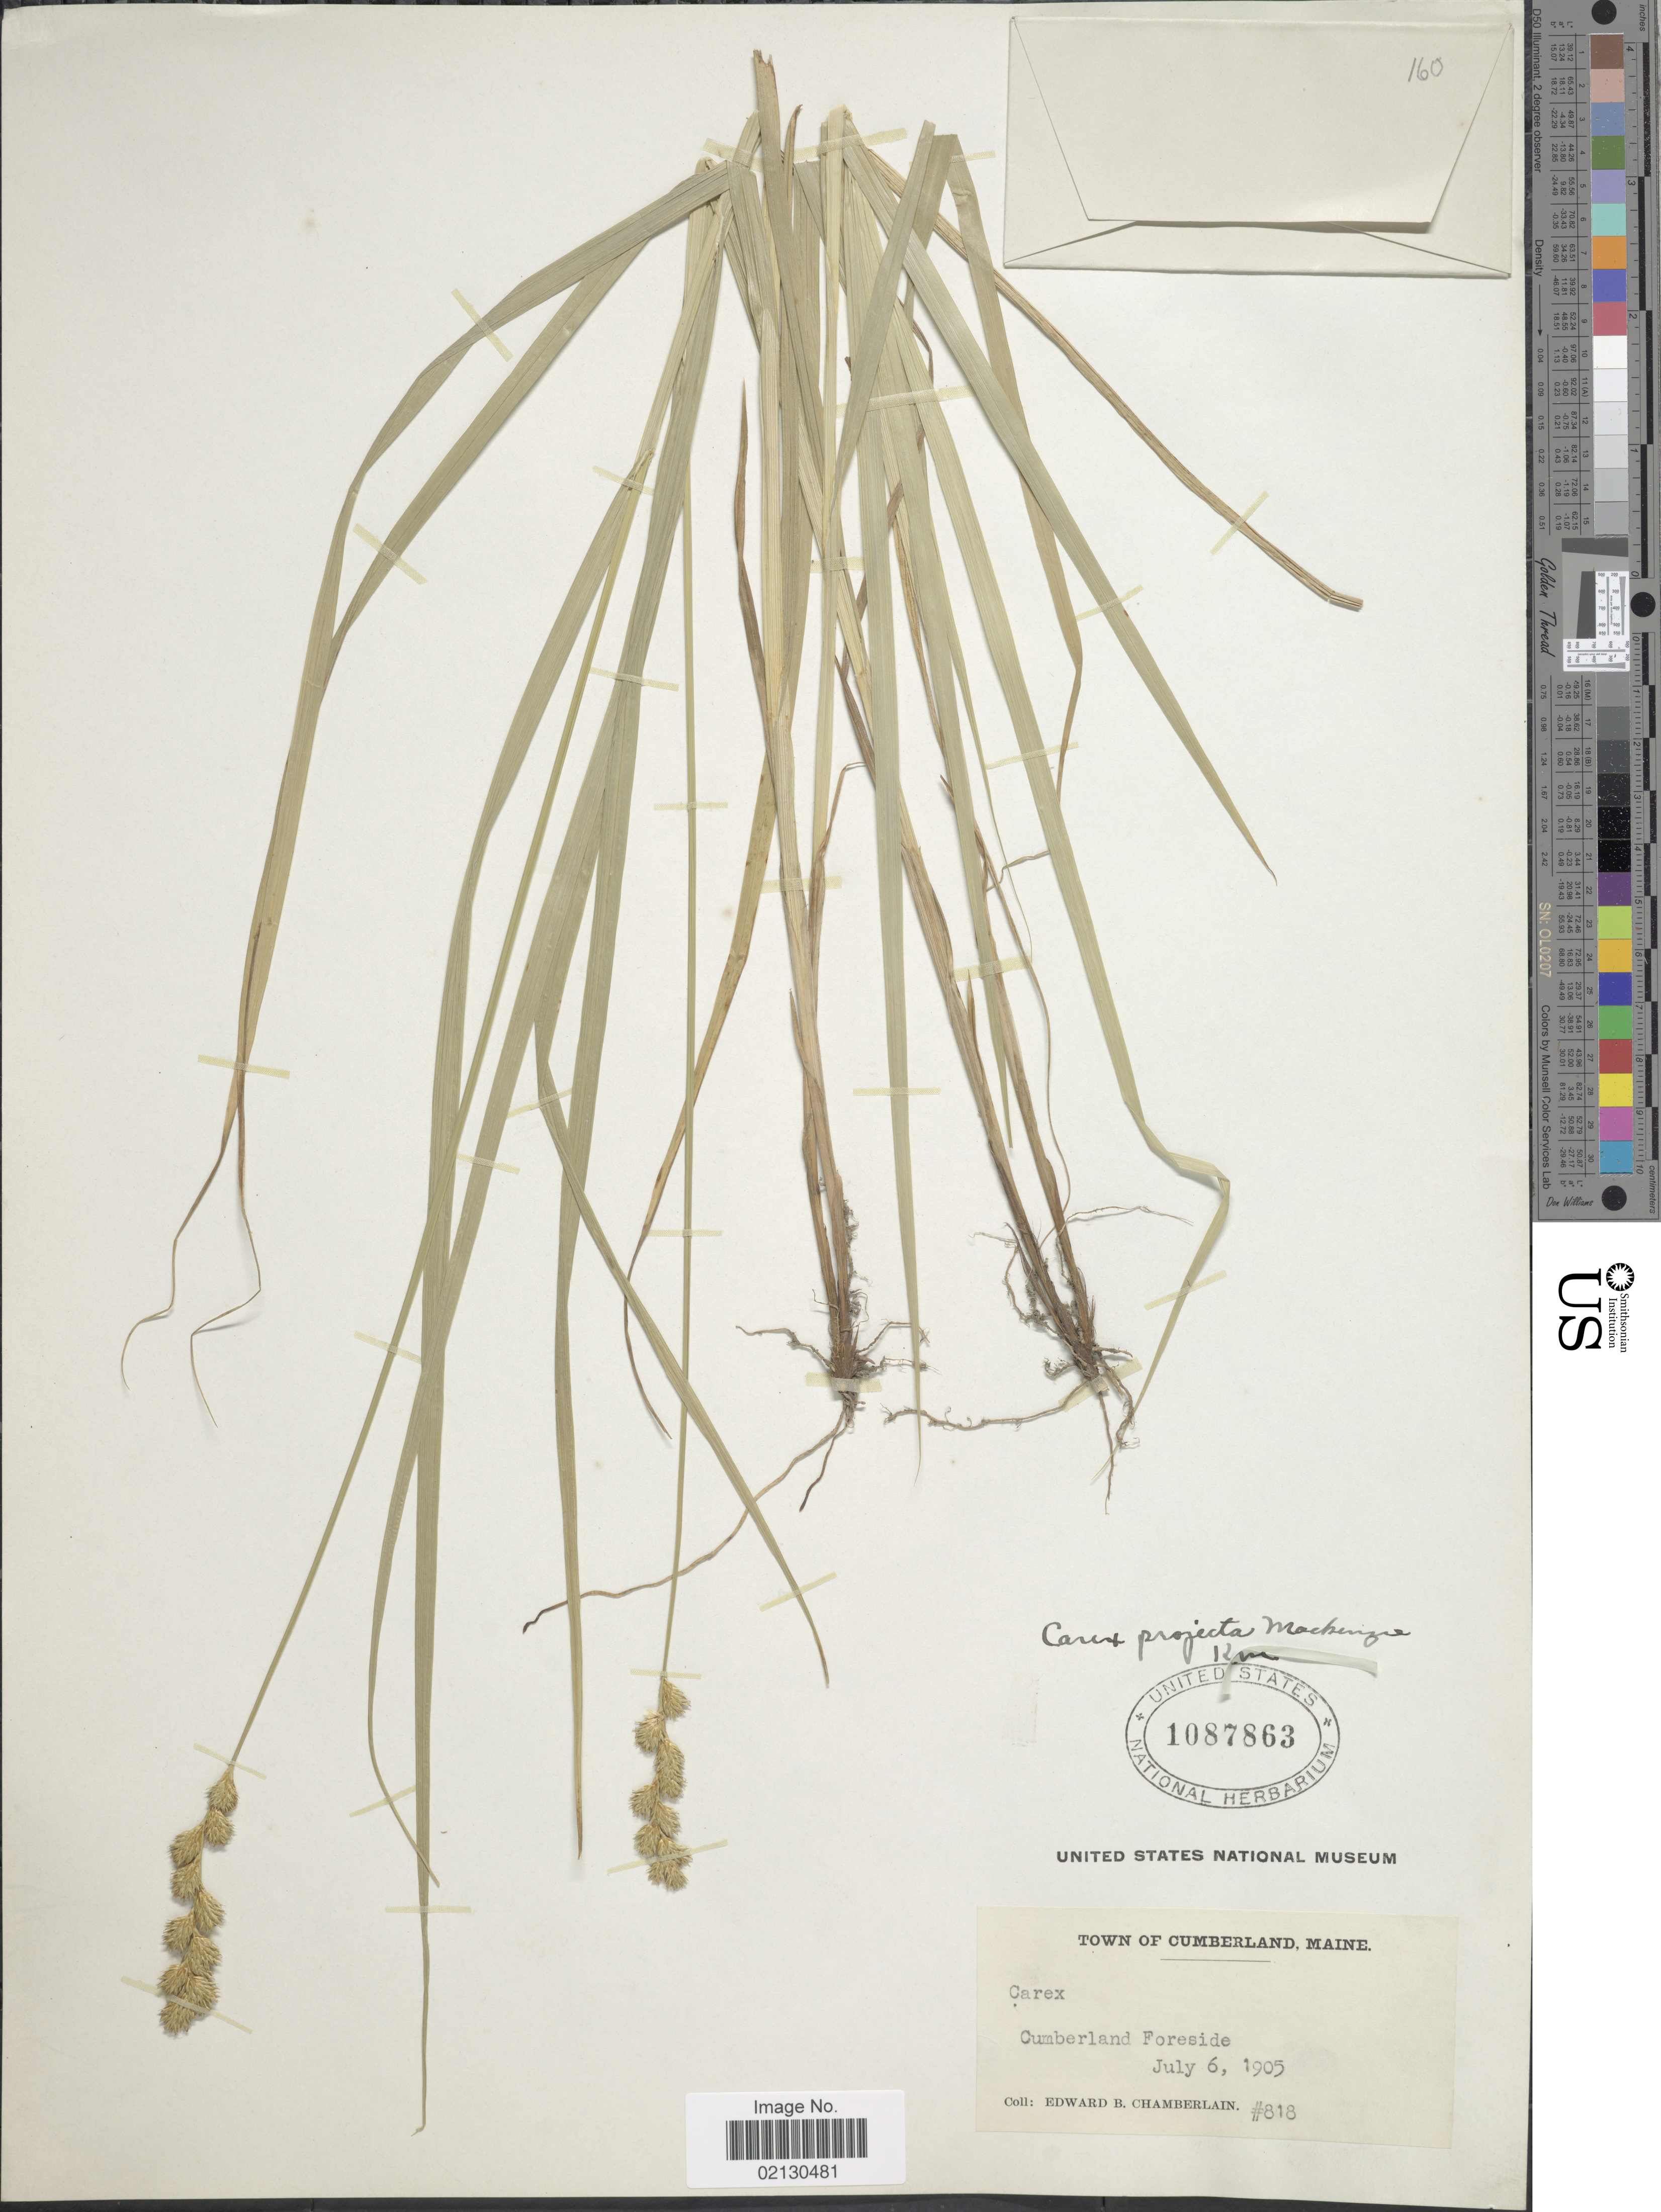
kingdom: Plantae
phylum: Tracheophyta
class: Liliopsida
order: Poales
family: Cyperaceae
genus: Carex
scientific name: Carex projecta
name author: Mack.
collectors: E. Chamberlain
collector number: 818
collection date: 1905-07-06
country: United States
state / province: Maine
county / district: Cumberland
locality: Cumberland, Cumberland Foreside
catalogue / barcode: US 1087863